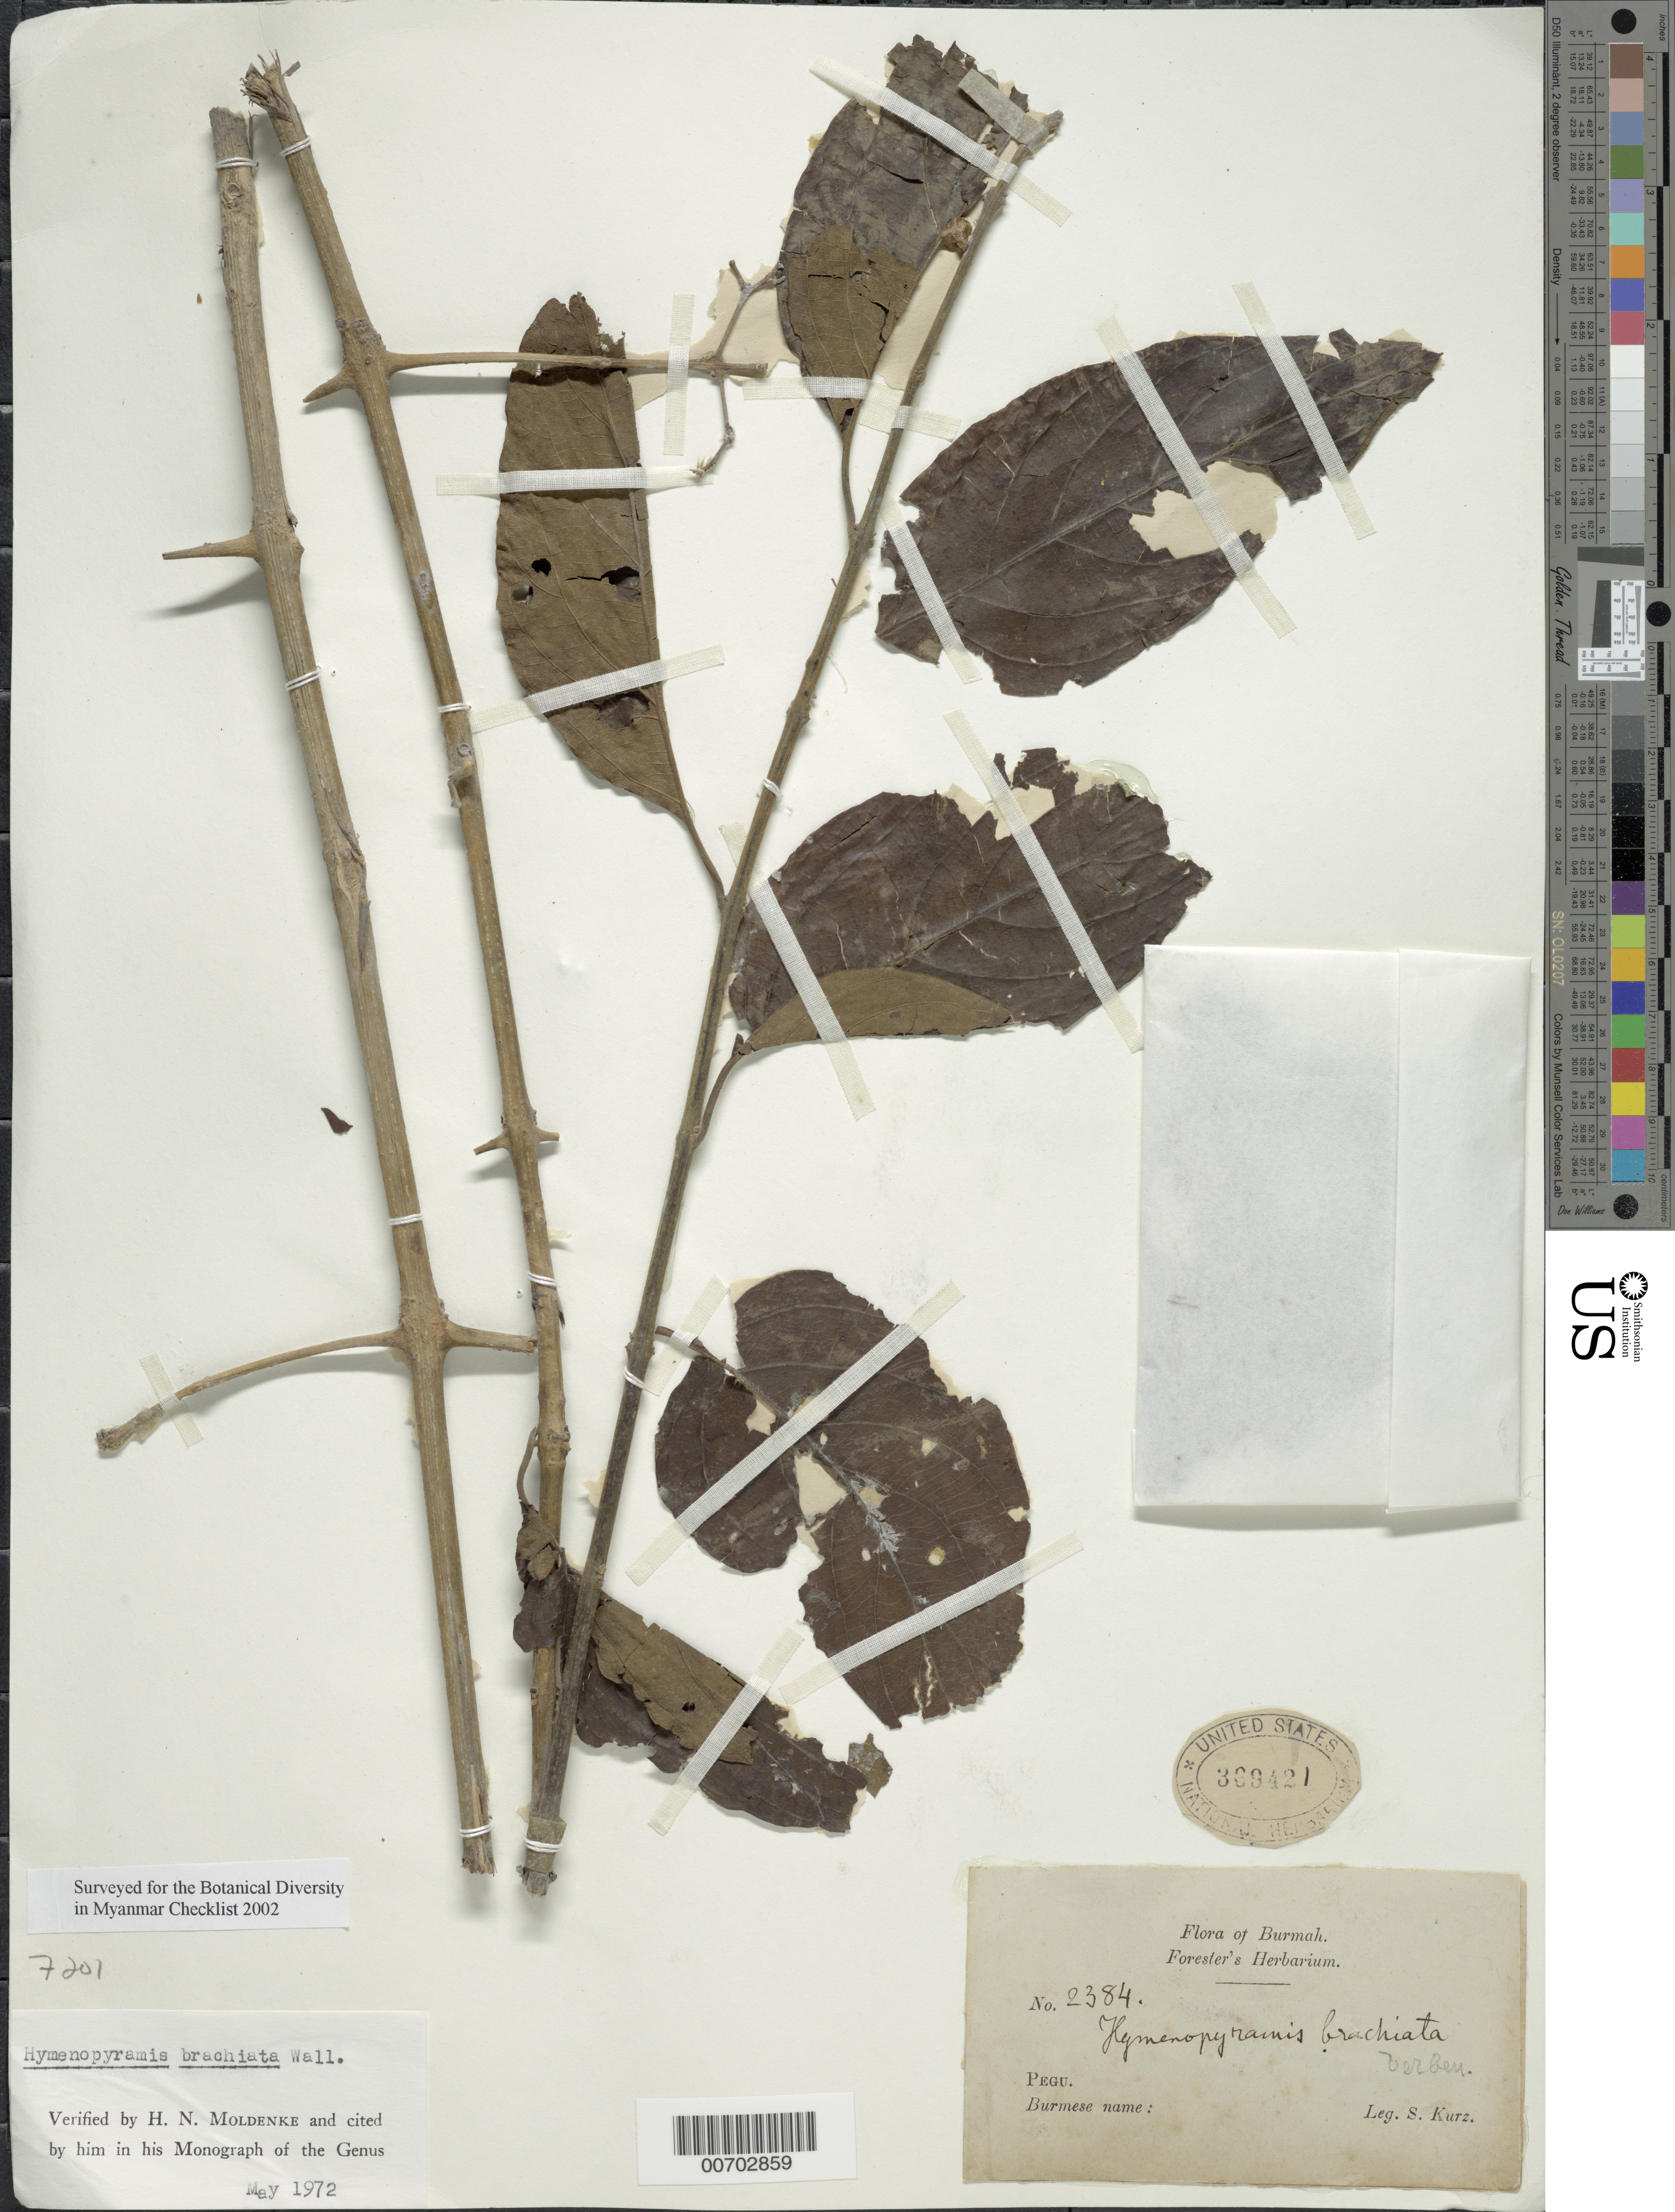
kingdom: Plantae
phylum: Tracheophyta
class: Magnoliopsida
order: Lamiales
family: Lamiaceae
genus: Hymenopyramis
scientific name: Hymenopyramis brachiata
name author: Wall.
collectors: S. Kurz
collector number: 2384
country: Myanmar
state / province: Pegu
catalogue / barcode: US 369421